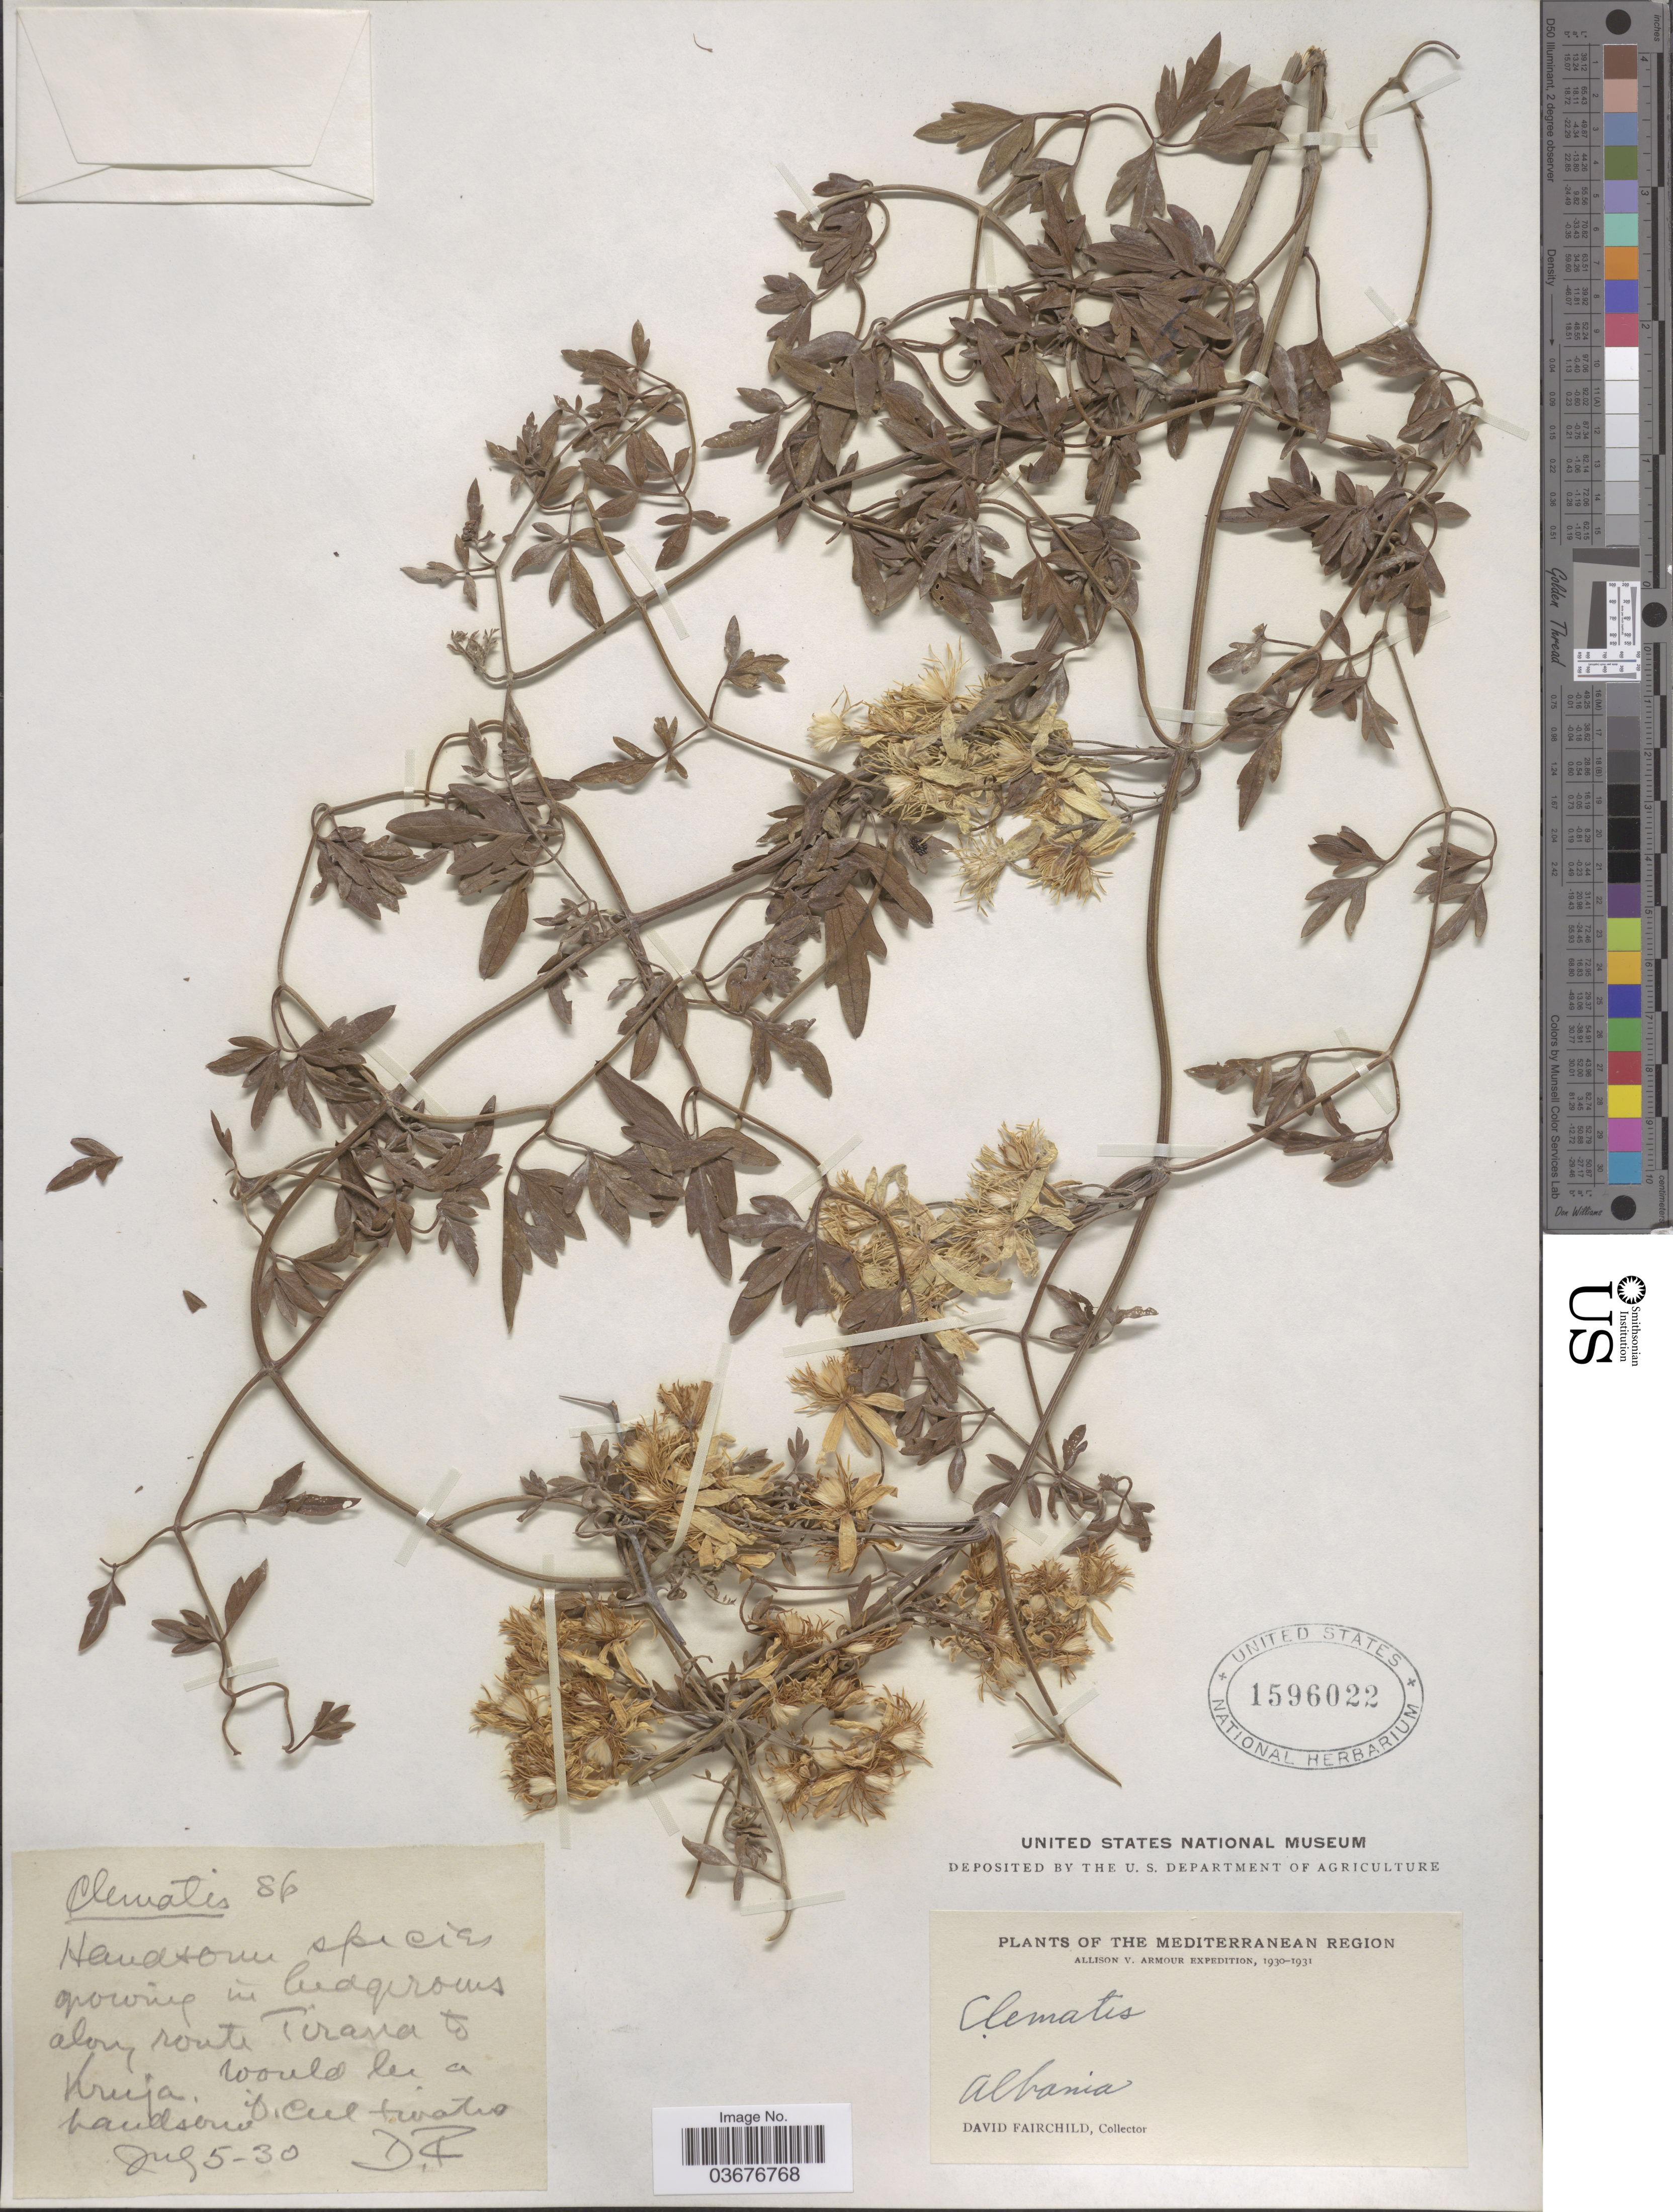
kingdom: Plantae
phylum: Tracheophyta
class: Magnoliopsida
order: Ranunculales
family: Ranunculaceae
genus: Clematis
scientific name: Clematis sp.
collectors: D. Fairchild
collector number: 86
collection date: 1930-07-05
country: Albania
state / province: Tirane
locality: Along route Tirana to Kruja. Mediterranean Region.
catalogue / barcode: US 1596022